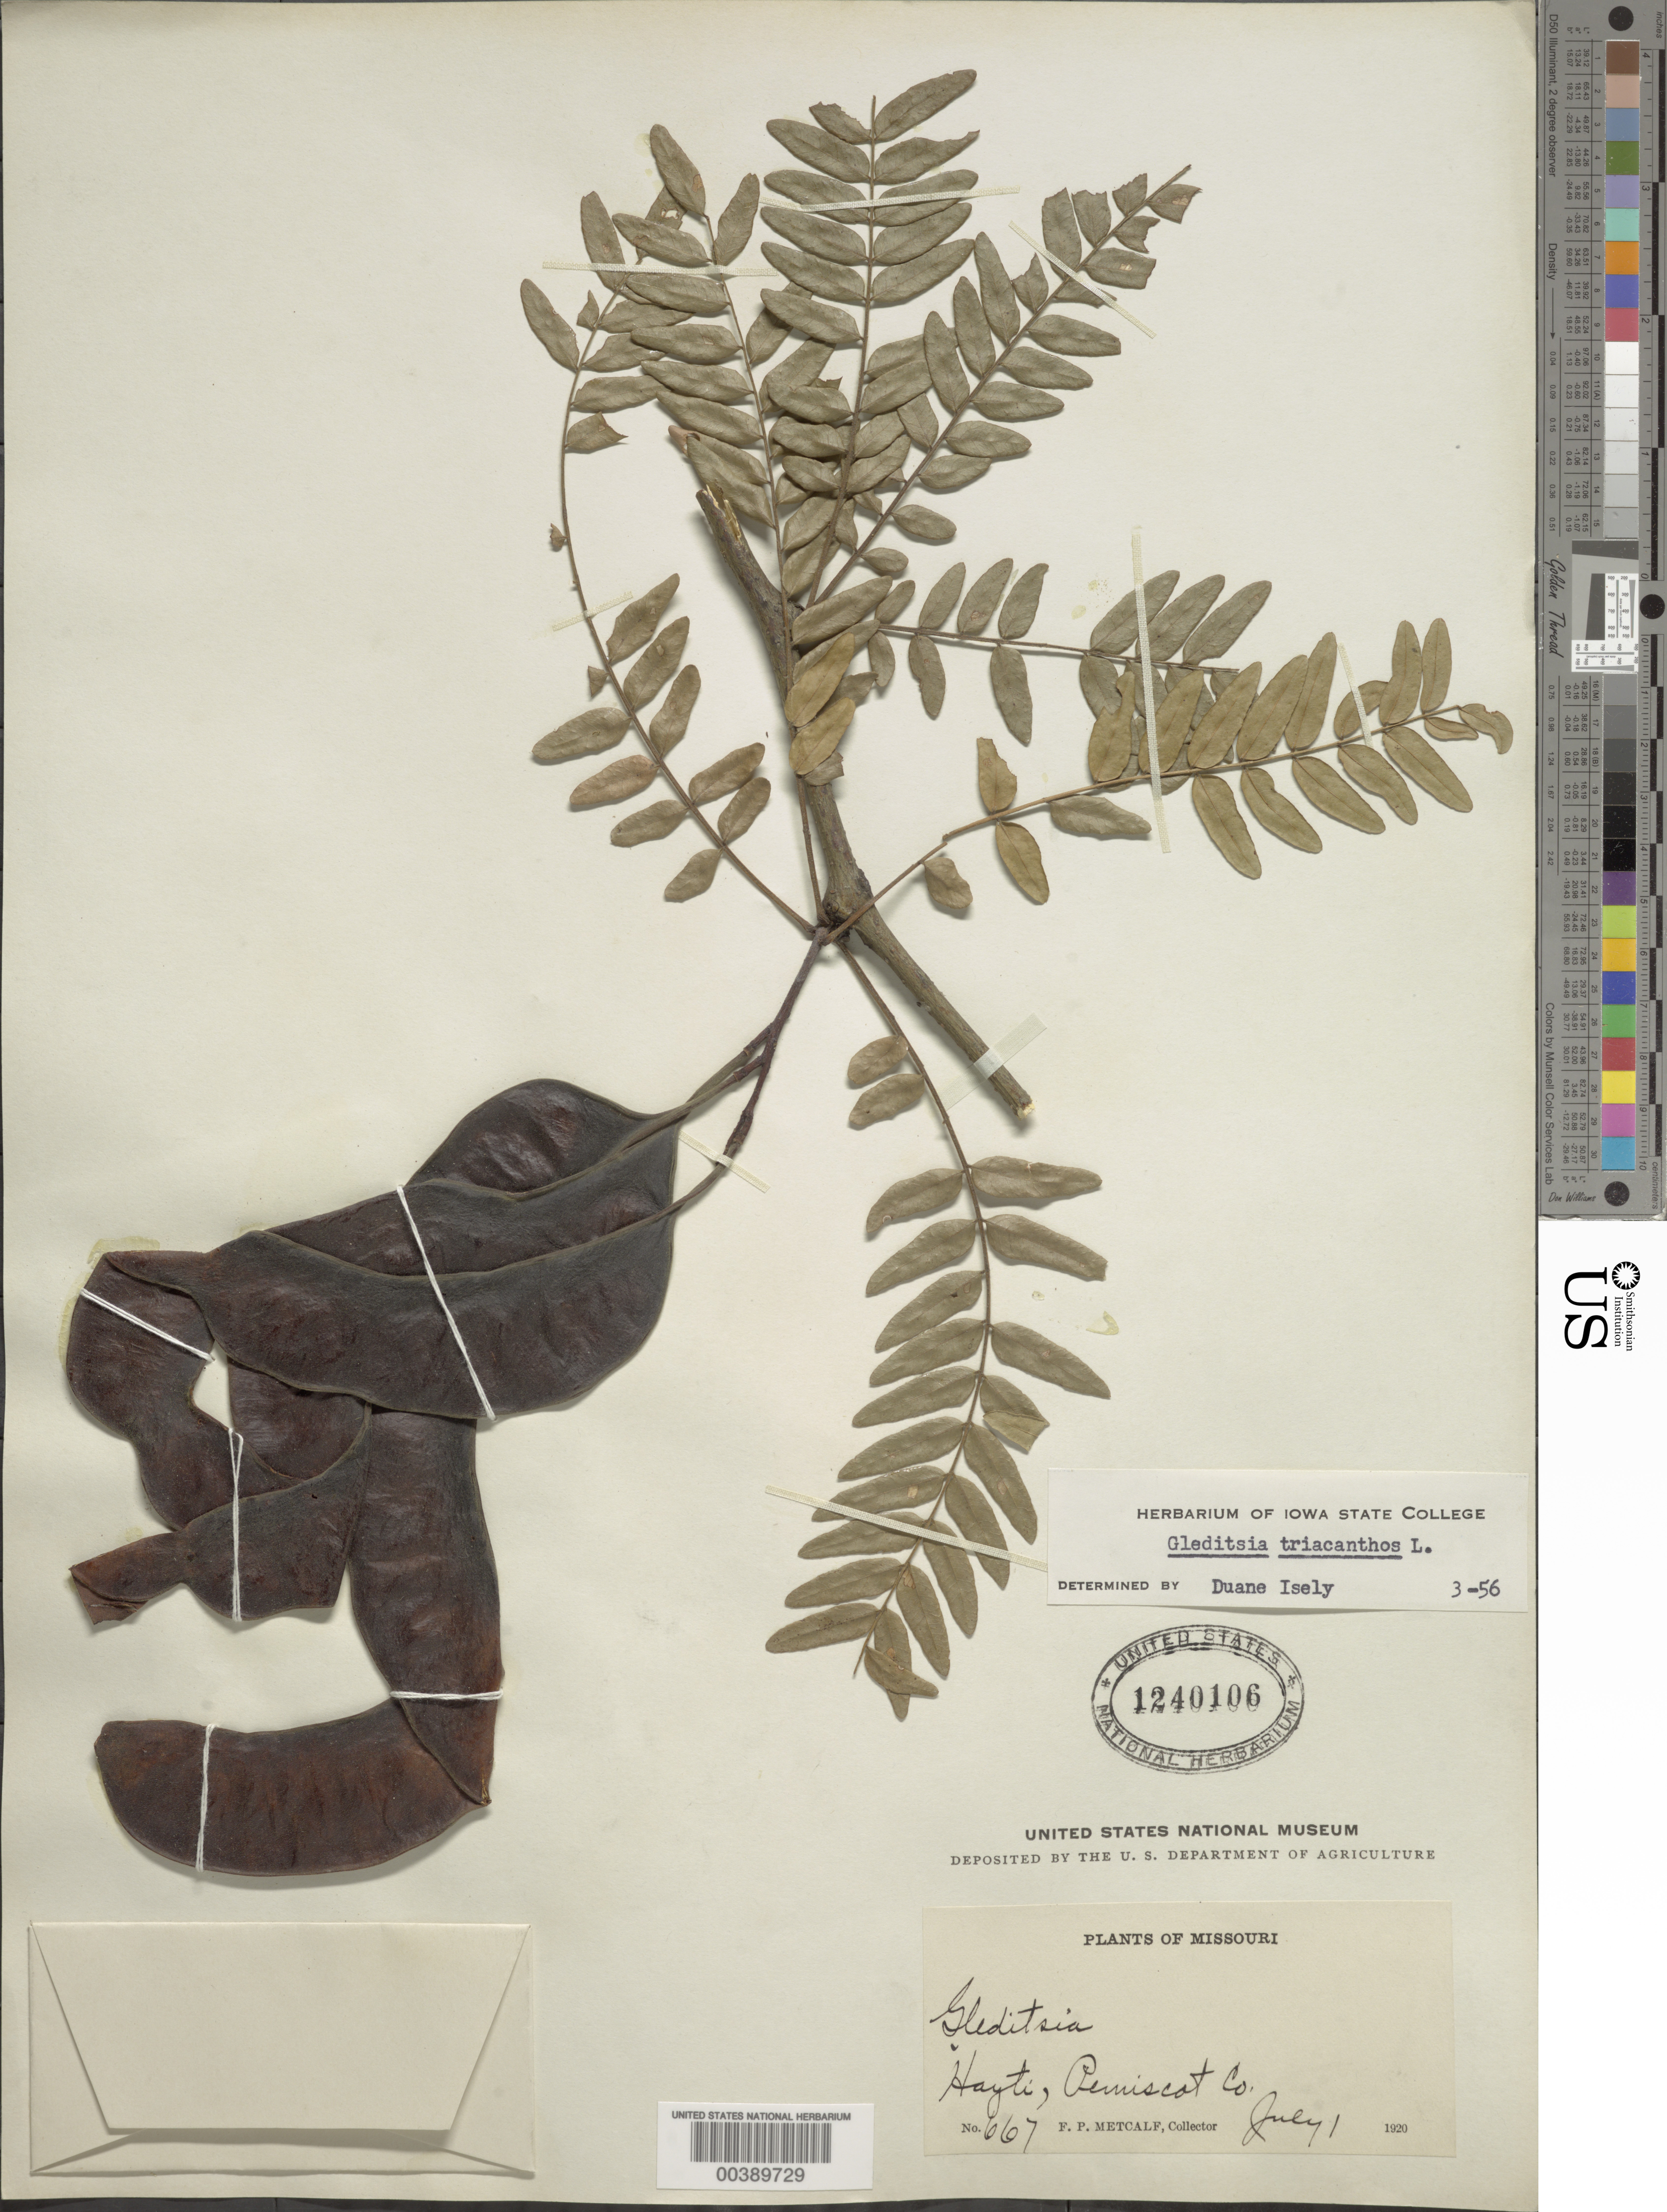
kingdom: Plantae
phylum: Tracheophyta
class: Magnoliopsida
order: Fabales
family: Fabaceae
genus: Gleditsia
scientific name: Gleditsia triacanthos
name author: L.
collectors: F. P. Metcalf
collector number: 667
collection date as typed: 01 Jul 1920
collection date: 1920-07-01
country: United States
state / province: Missouri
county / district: Pemiscot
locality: Hayti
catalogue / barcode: US 1240106